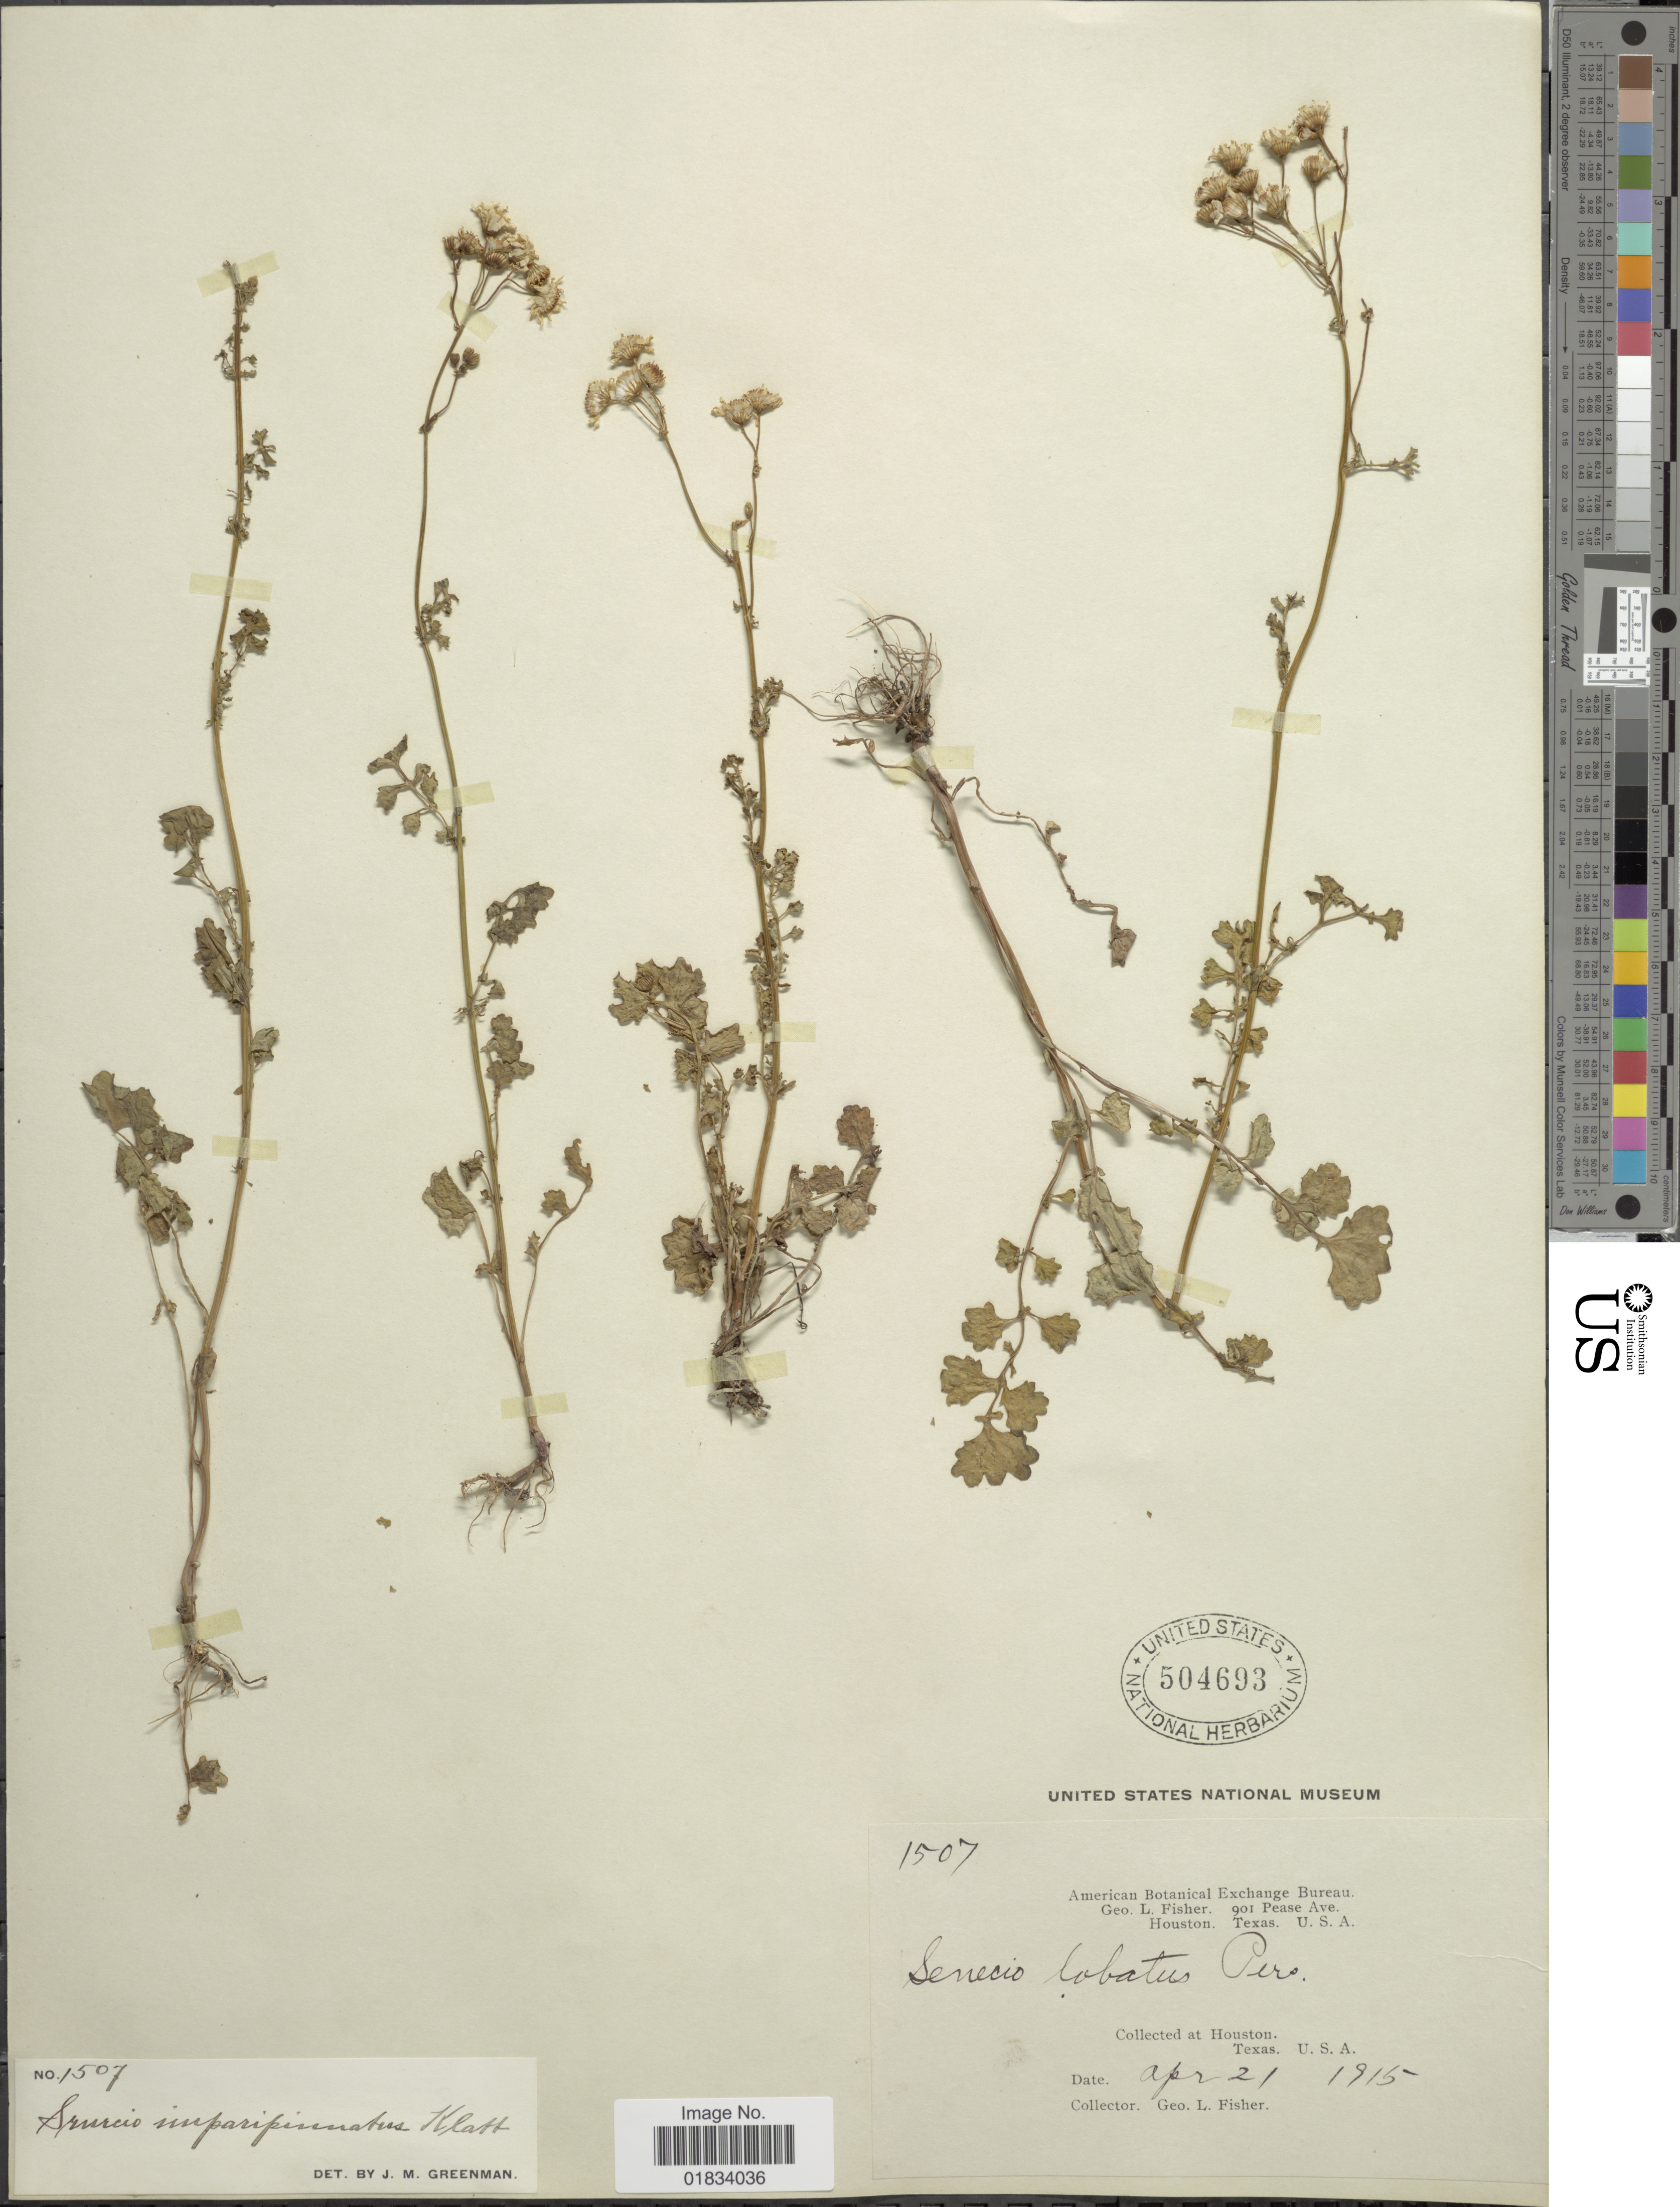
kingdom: Plantae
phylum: Tracheophyta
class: Magnoliopsida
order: Asterales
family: Asteraceae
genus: Packera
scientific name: Packera tampicana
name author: (DC.) C. Jeffrey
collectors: G. L. Fisher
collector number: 1507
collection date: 1915-04-21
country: United States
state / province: Texas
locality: Houston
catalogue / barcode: US 504693